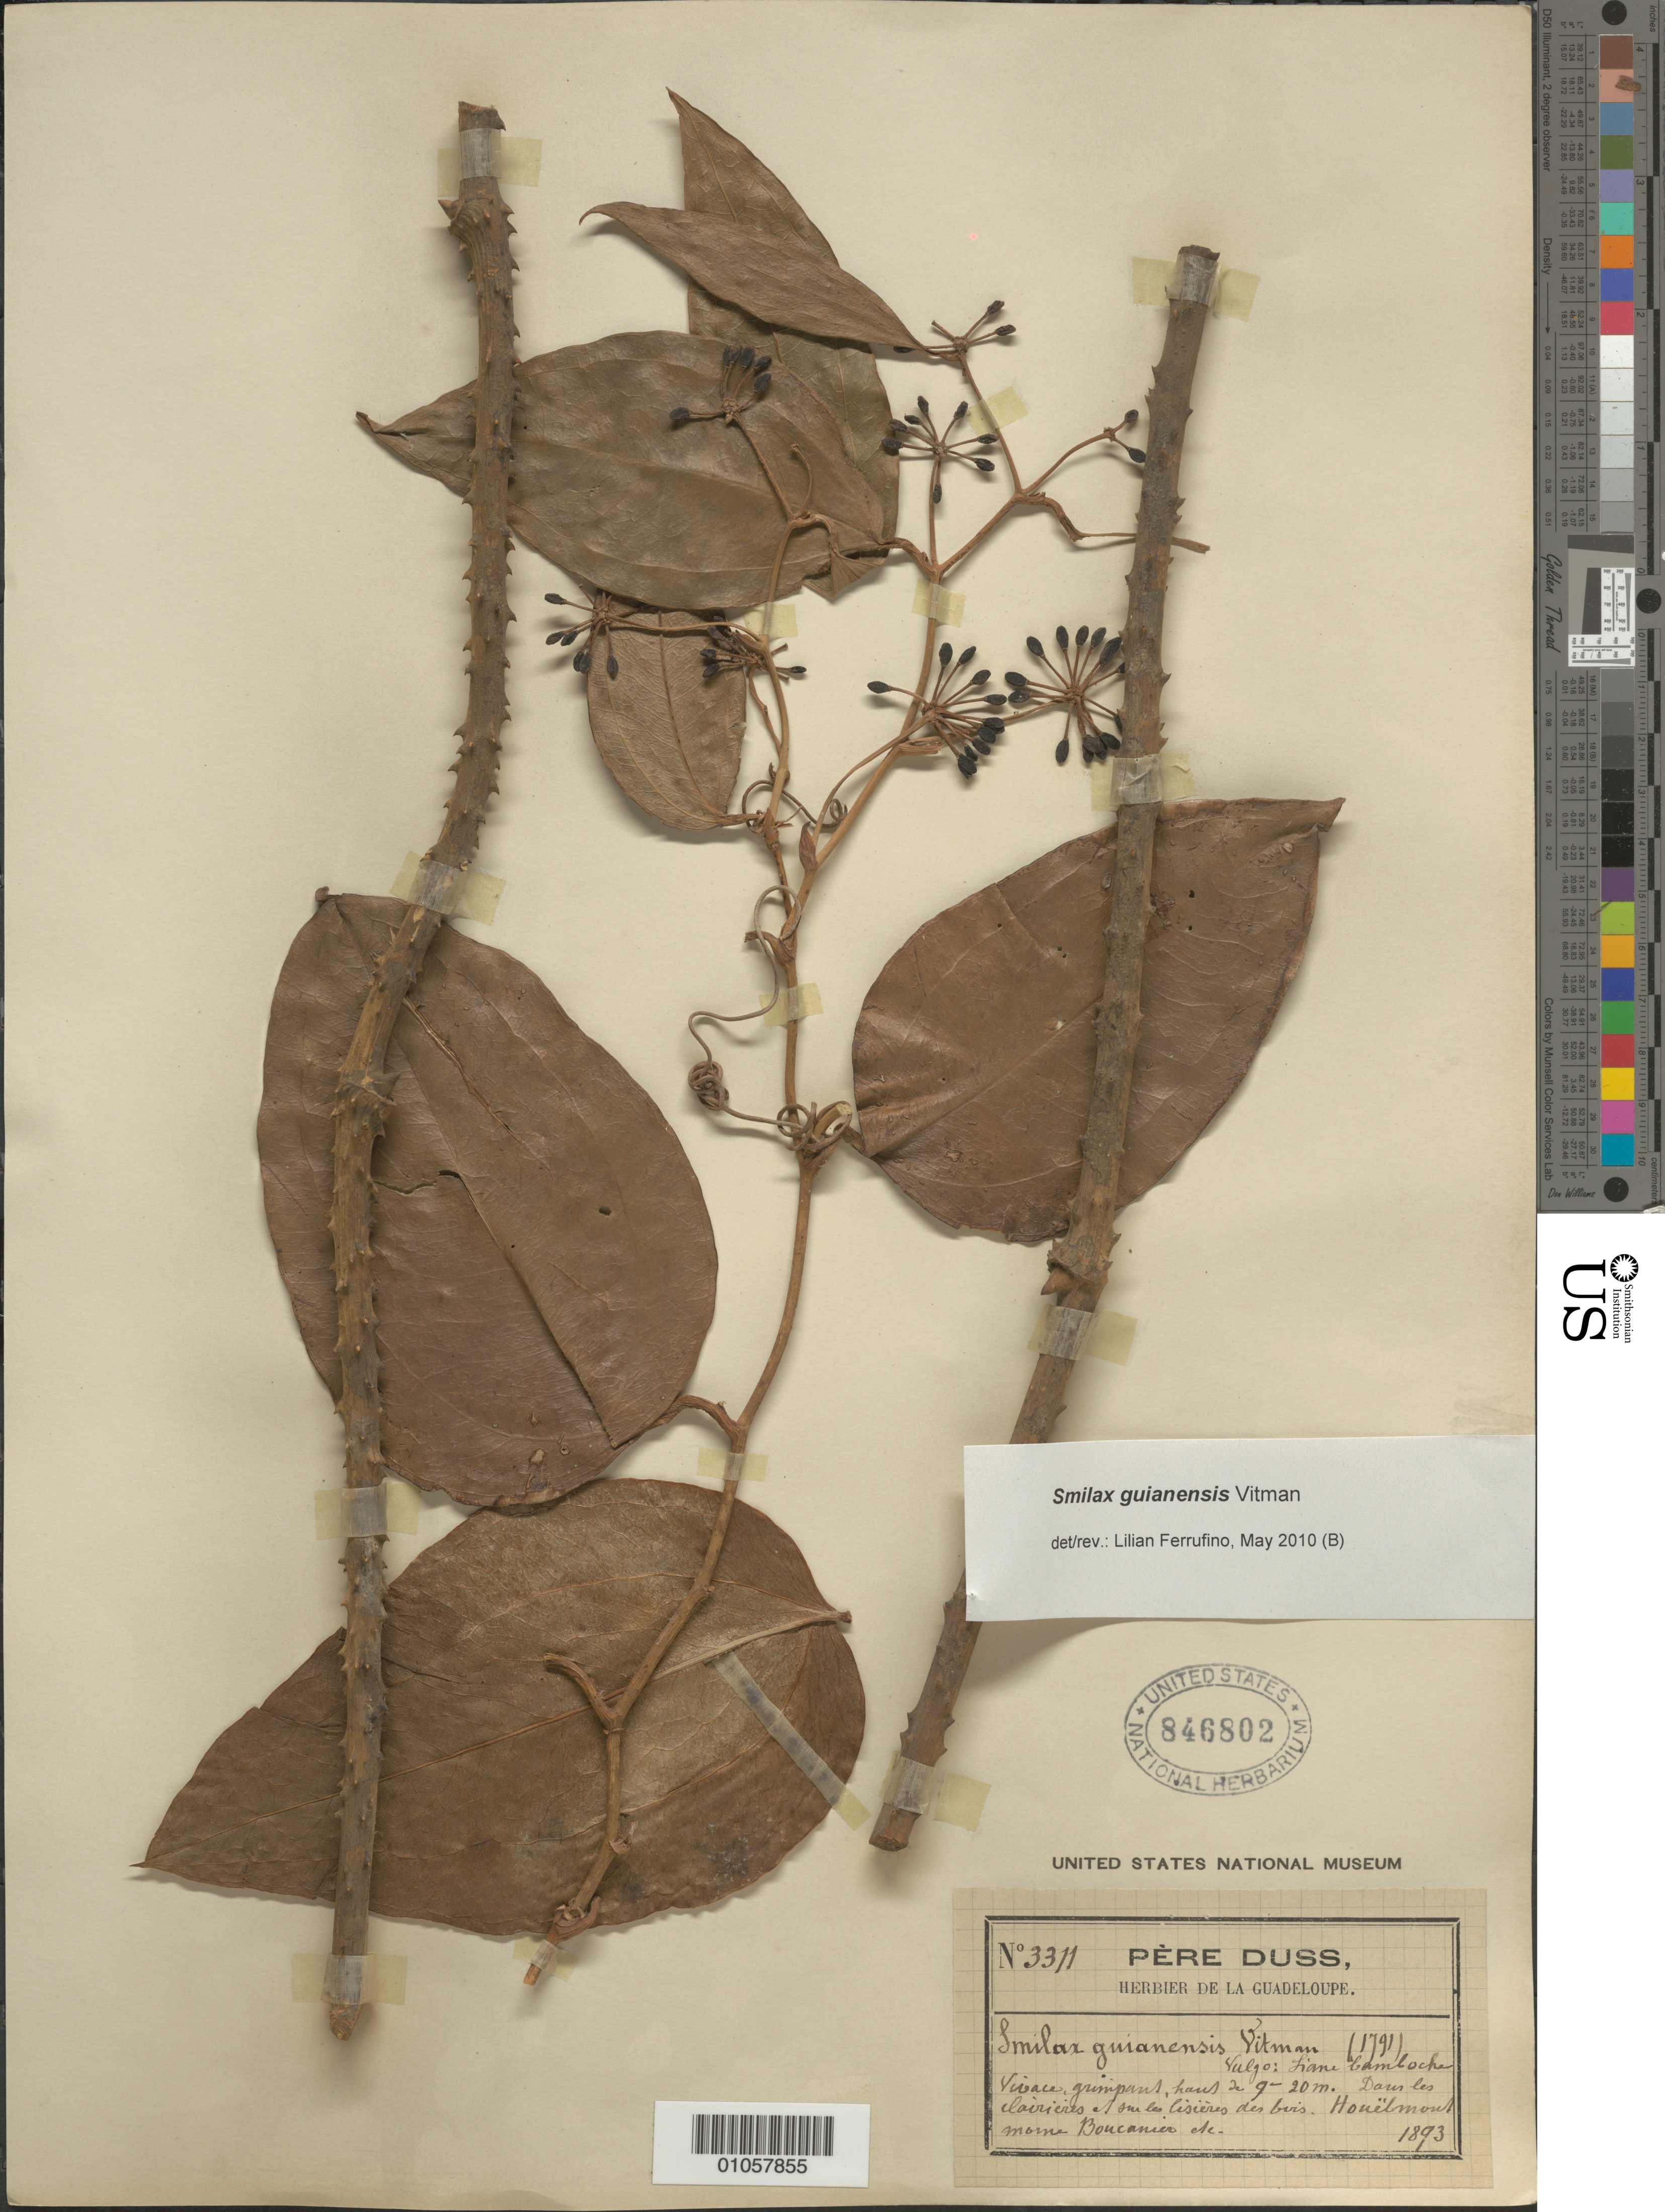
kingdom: Plantae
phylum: Tracheophyta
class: Liliopsida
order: Liliales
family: Smilacaceae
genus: Smilax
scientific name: Smilax guianensis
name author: Vitman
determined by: Ferrufino, L., (USJ), Herbario Universidad de Costa Rica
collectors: Père Duss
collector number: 3311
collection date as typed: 1893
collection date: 1893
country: Guadeloupe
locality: Houëlmont, Morne Boucanier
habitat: Dans les clairiers st sur les lisieres des bois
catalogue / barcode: US 846802